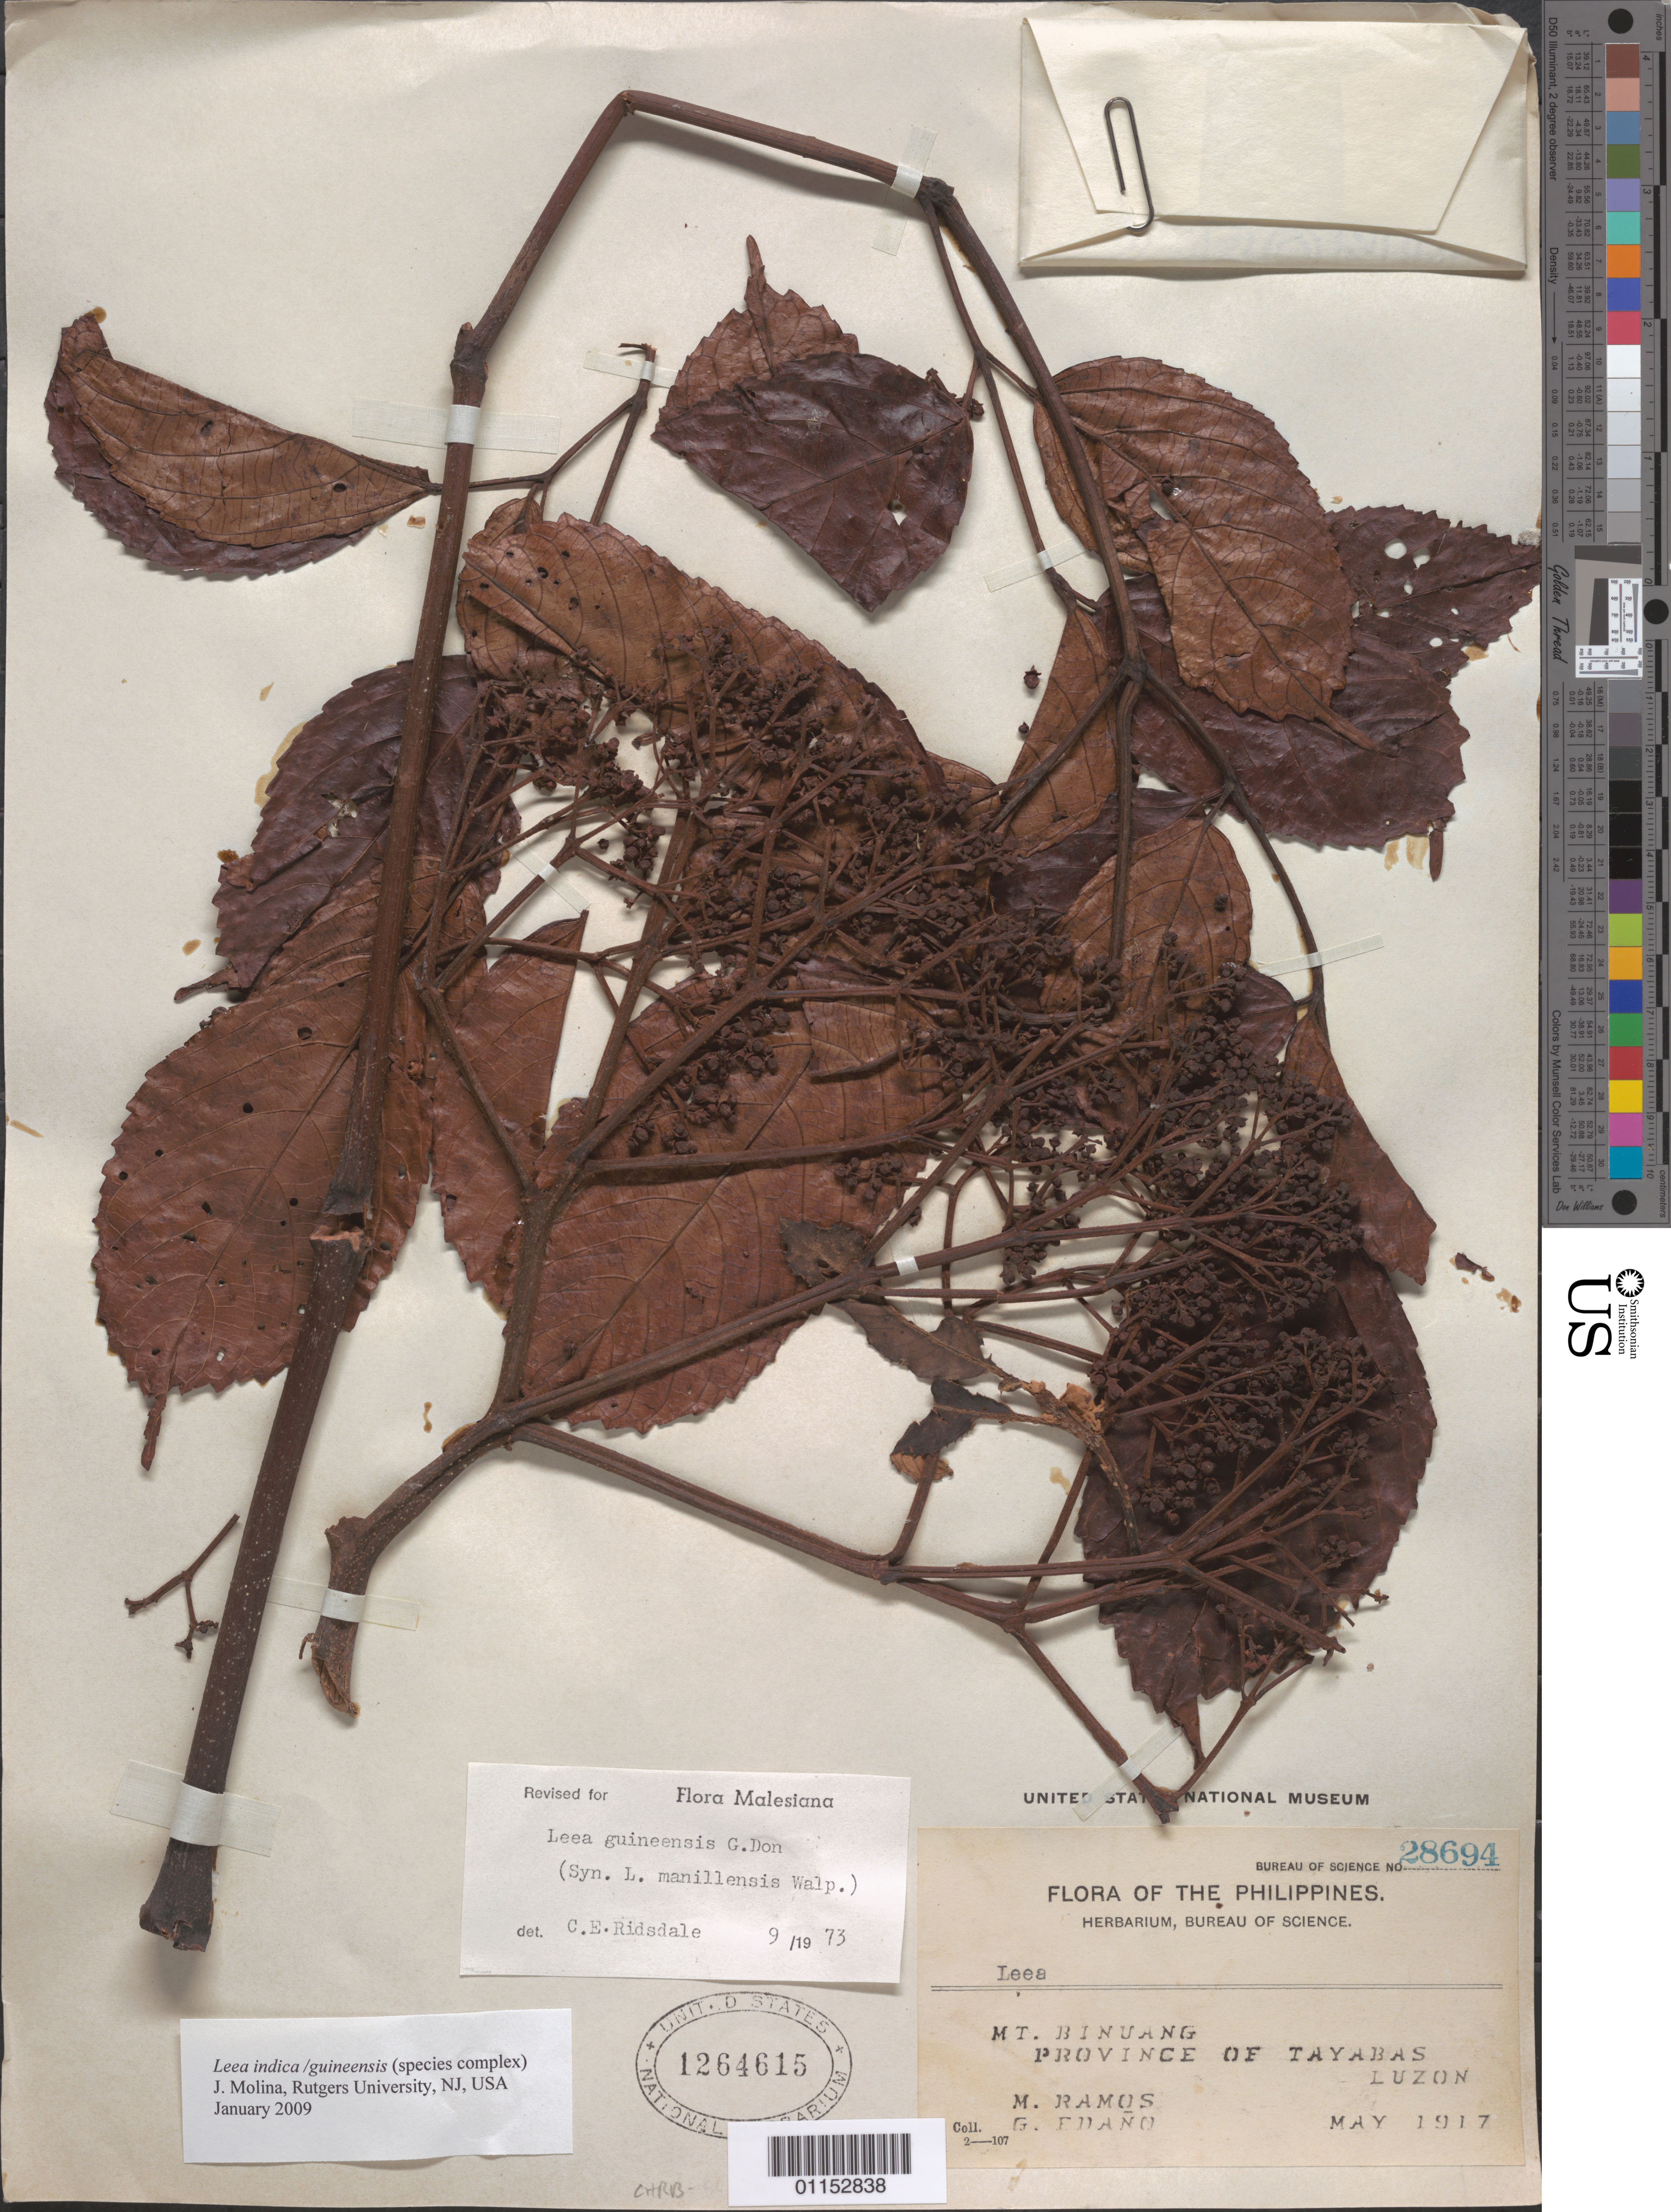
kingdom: Plantae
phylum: Tracheophyta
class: Magnoliopsida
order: Vitales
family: Vitaceae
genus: Leea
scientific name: Leea indica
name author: (Burm. f.) Merr.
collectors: M. Ramos & G. Edaño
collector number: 28694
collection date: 1917-05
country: Philippines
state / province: Calabarzon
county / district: Quezon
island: Luzon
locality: Mt Binuang. Luzon. Tayabas.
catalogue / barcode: US 1264615